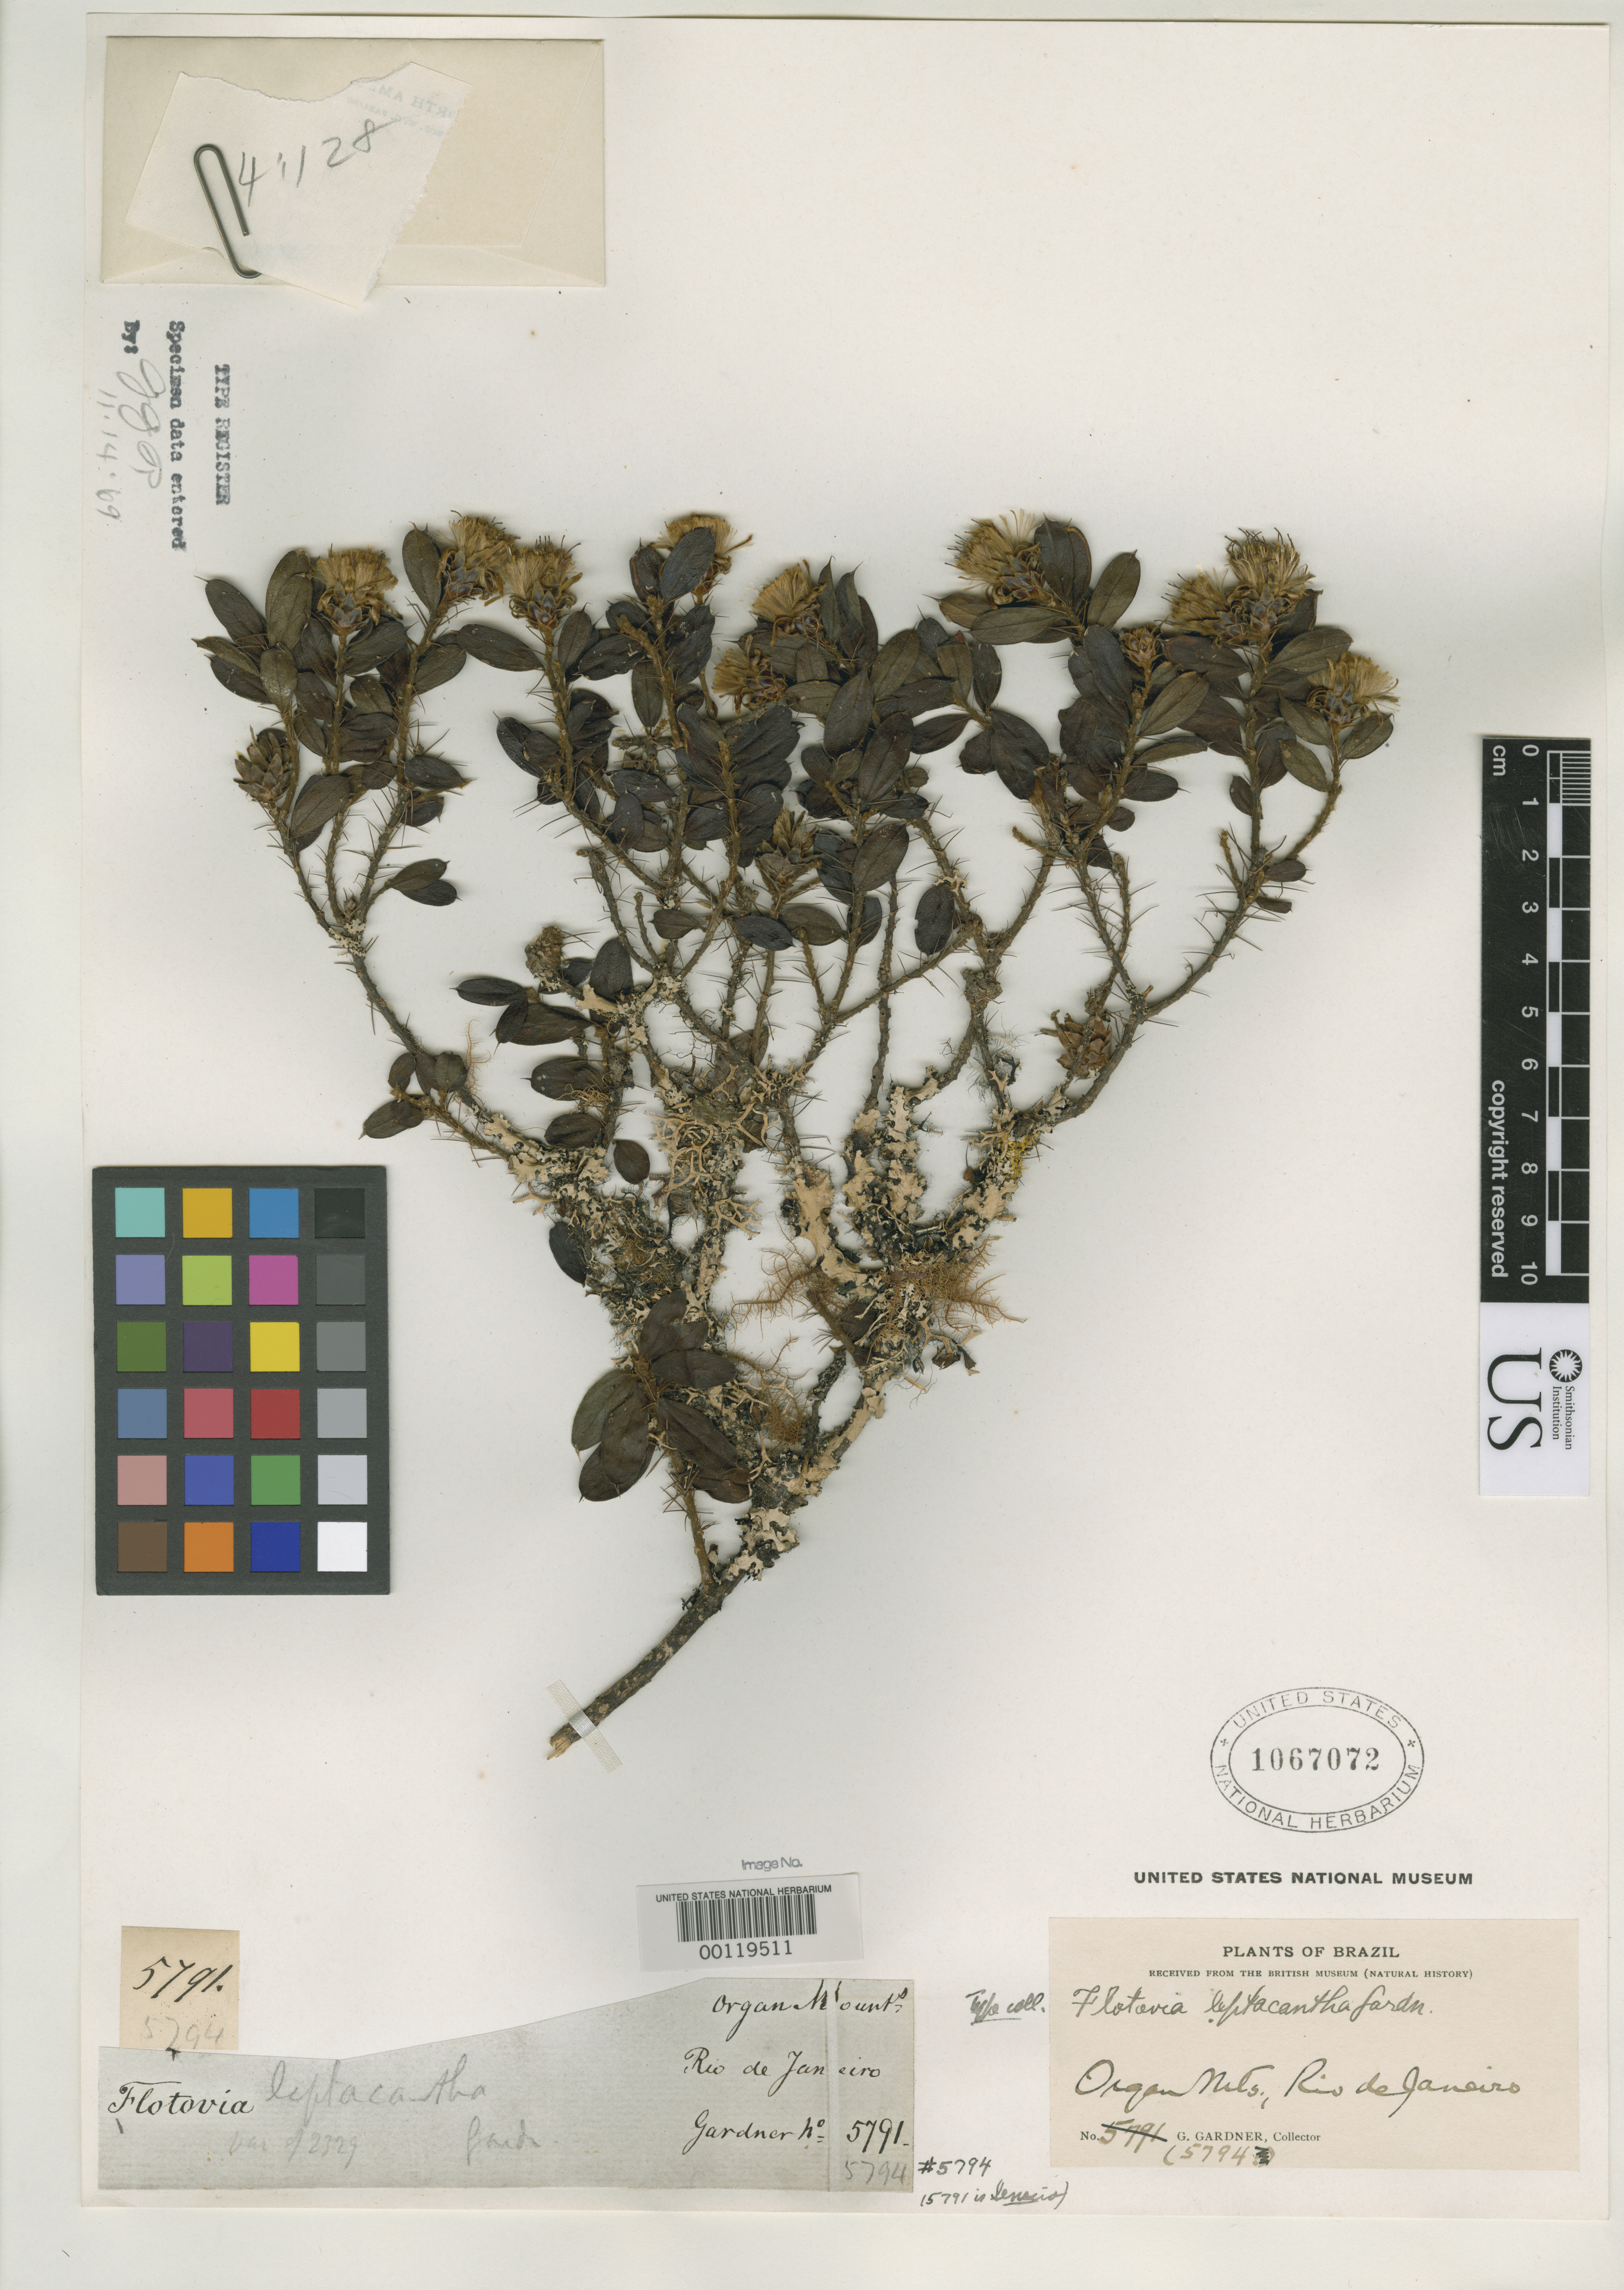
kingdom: Plantae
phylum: Tracheophyta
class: Magnoliopsida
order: Asterales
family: Asteraceae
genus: Flotovia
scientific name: Flotovia leptacantha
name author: Gardner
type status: Isotype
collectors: G. Gardner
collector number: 5794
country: Brazil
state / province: Rio de Janeiro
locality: Organ Mts.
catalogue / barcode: US 1067072